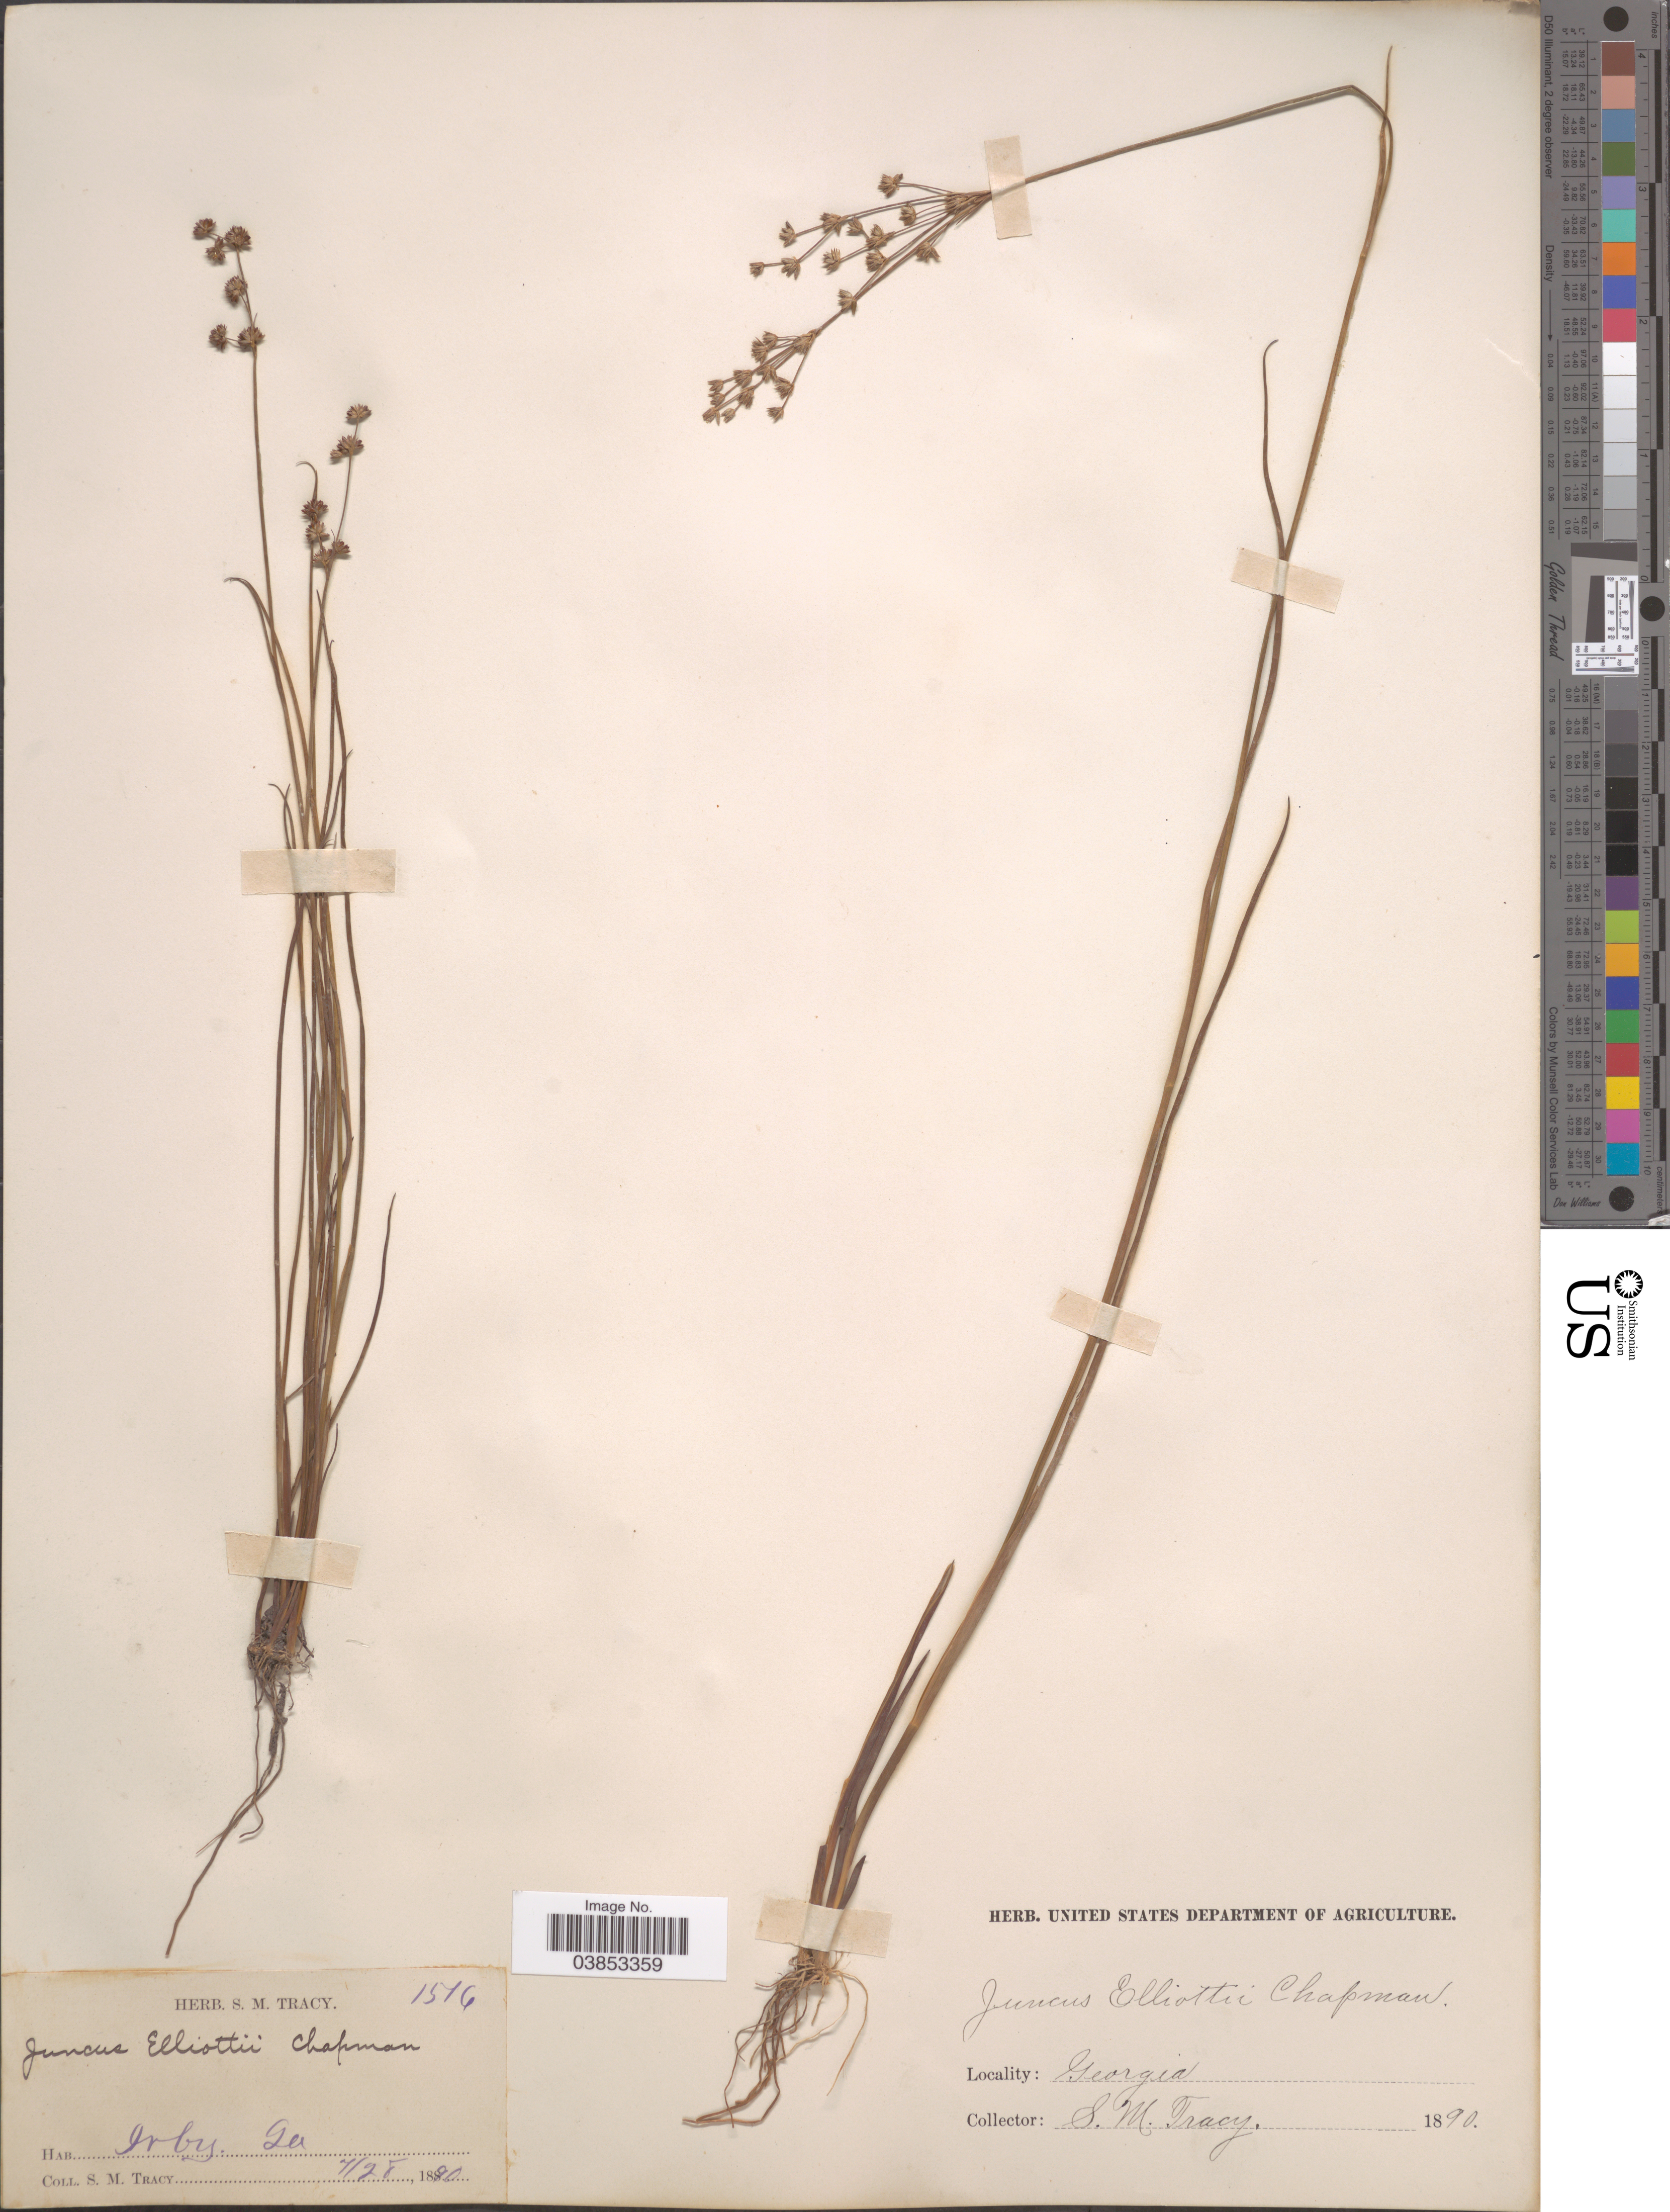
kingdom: Plantae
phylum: Tracheophyta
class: Liliopsida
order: Poales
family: Juncaceae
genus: Juncus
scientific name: Juncus elliottii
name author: Chapm.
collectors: S. M. Tracy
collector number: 1516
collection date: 1890-07-28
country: United States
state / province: Georgia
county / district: Wilkinson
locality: Ivey